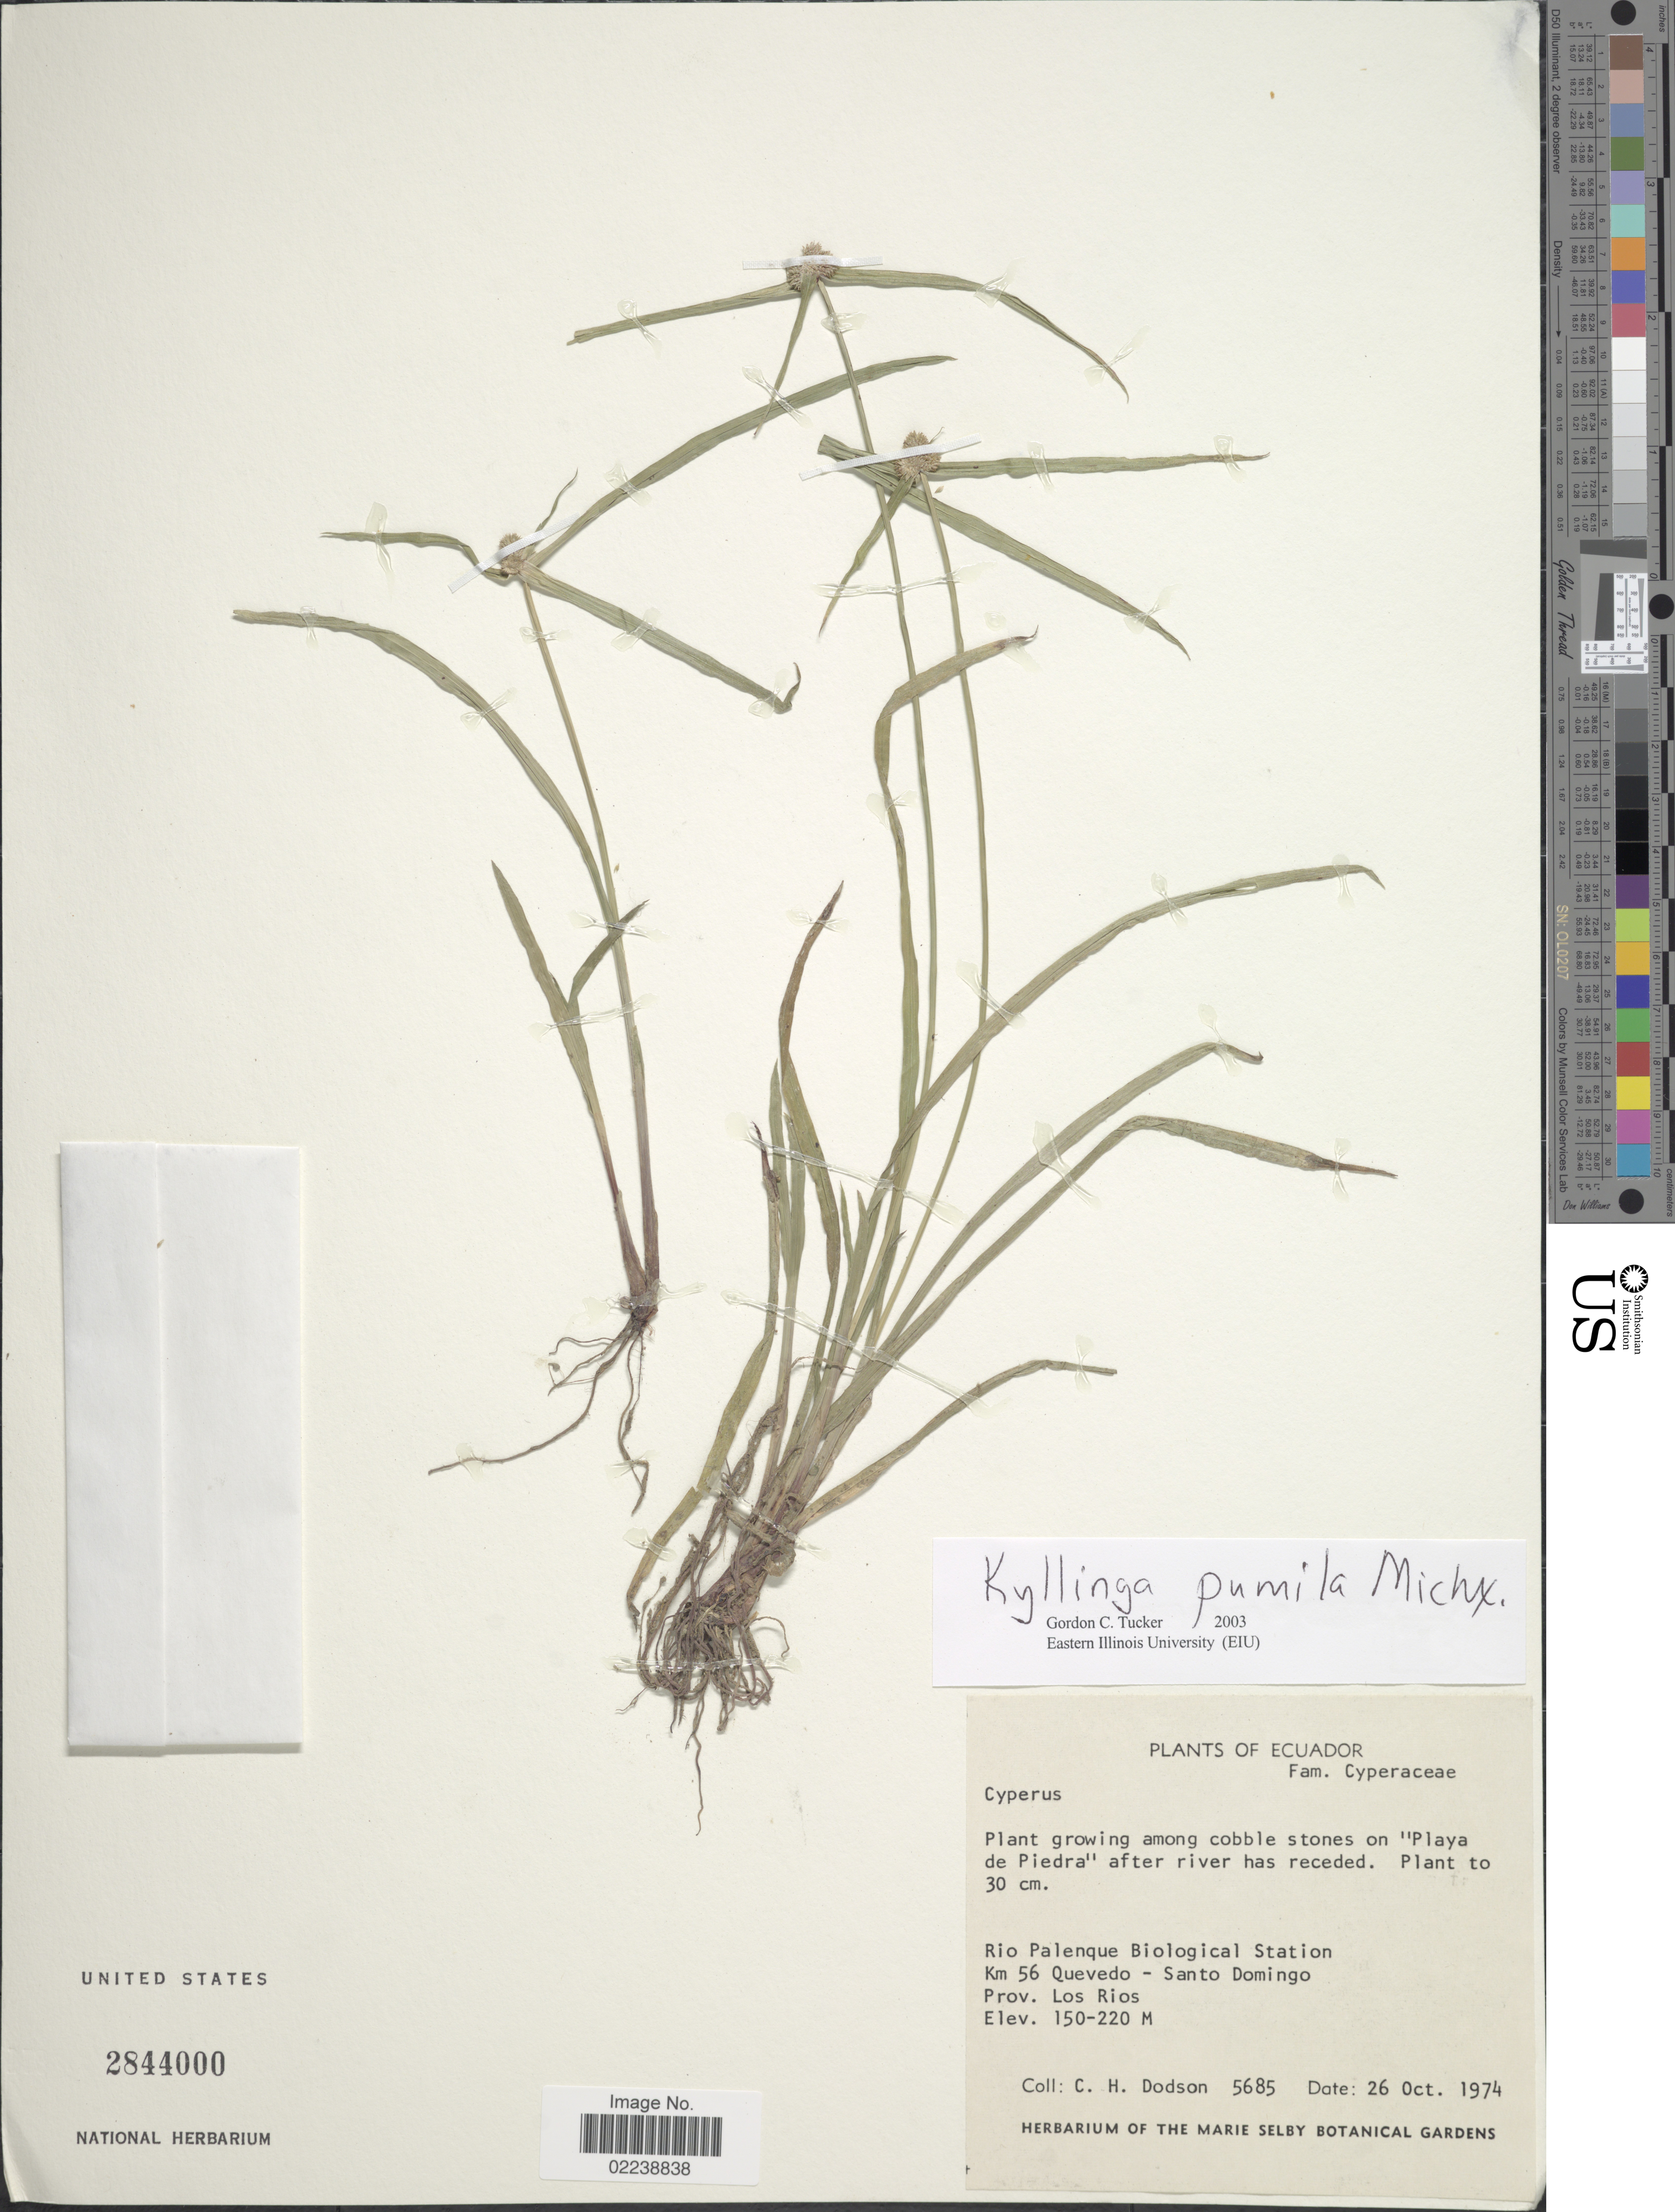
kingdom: Plantae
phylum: Tracheophyta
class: Liliopsida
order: Poales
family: Cyperaceae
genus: Cyperus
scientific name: Cyperus hortensis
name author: (Salzm. ex Steud.) Dorr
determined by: Strong, Mark T., (BOT), Smithsonian Institution - National Museum of Natural History (UNITED STATES)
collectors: C. H. Dodson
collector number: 5685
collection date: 1974-10-26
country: Ecuador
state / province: Los Ríos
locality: Rio Palenque Biological Station, km 56 Quevedo - Santo Domingo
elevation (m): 150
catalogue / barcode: US 2844000